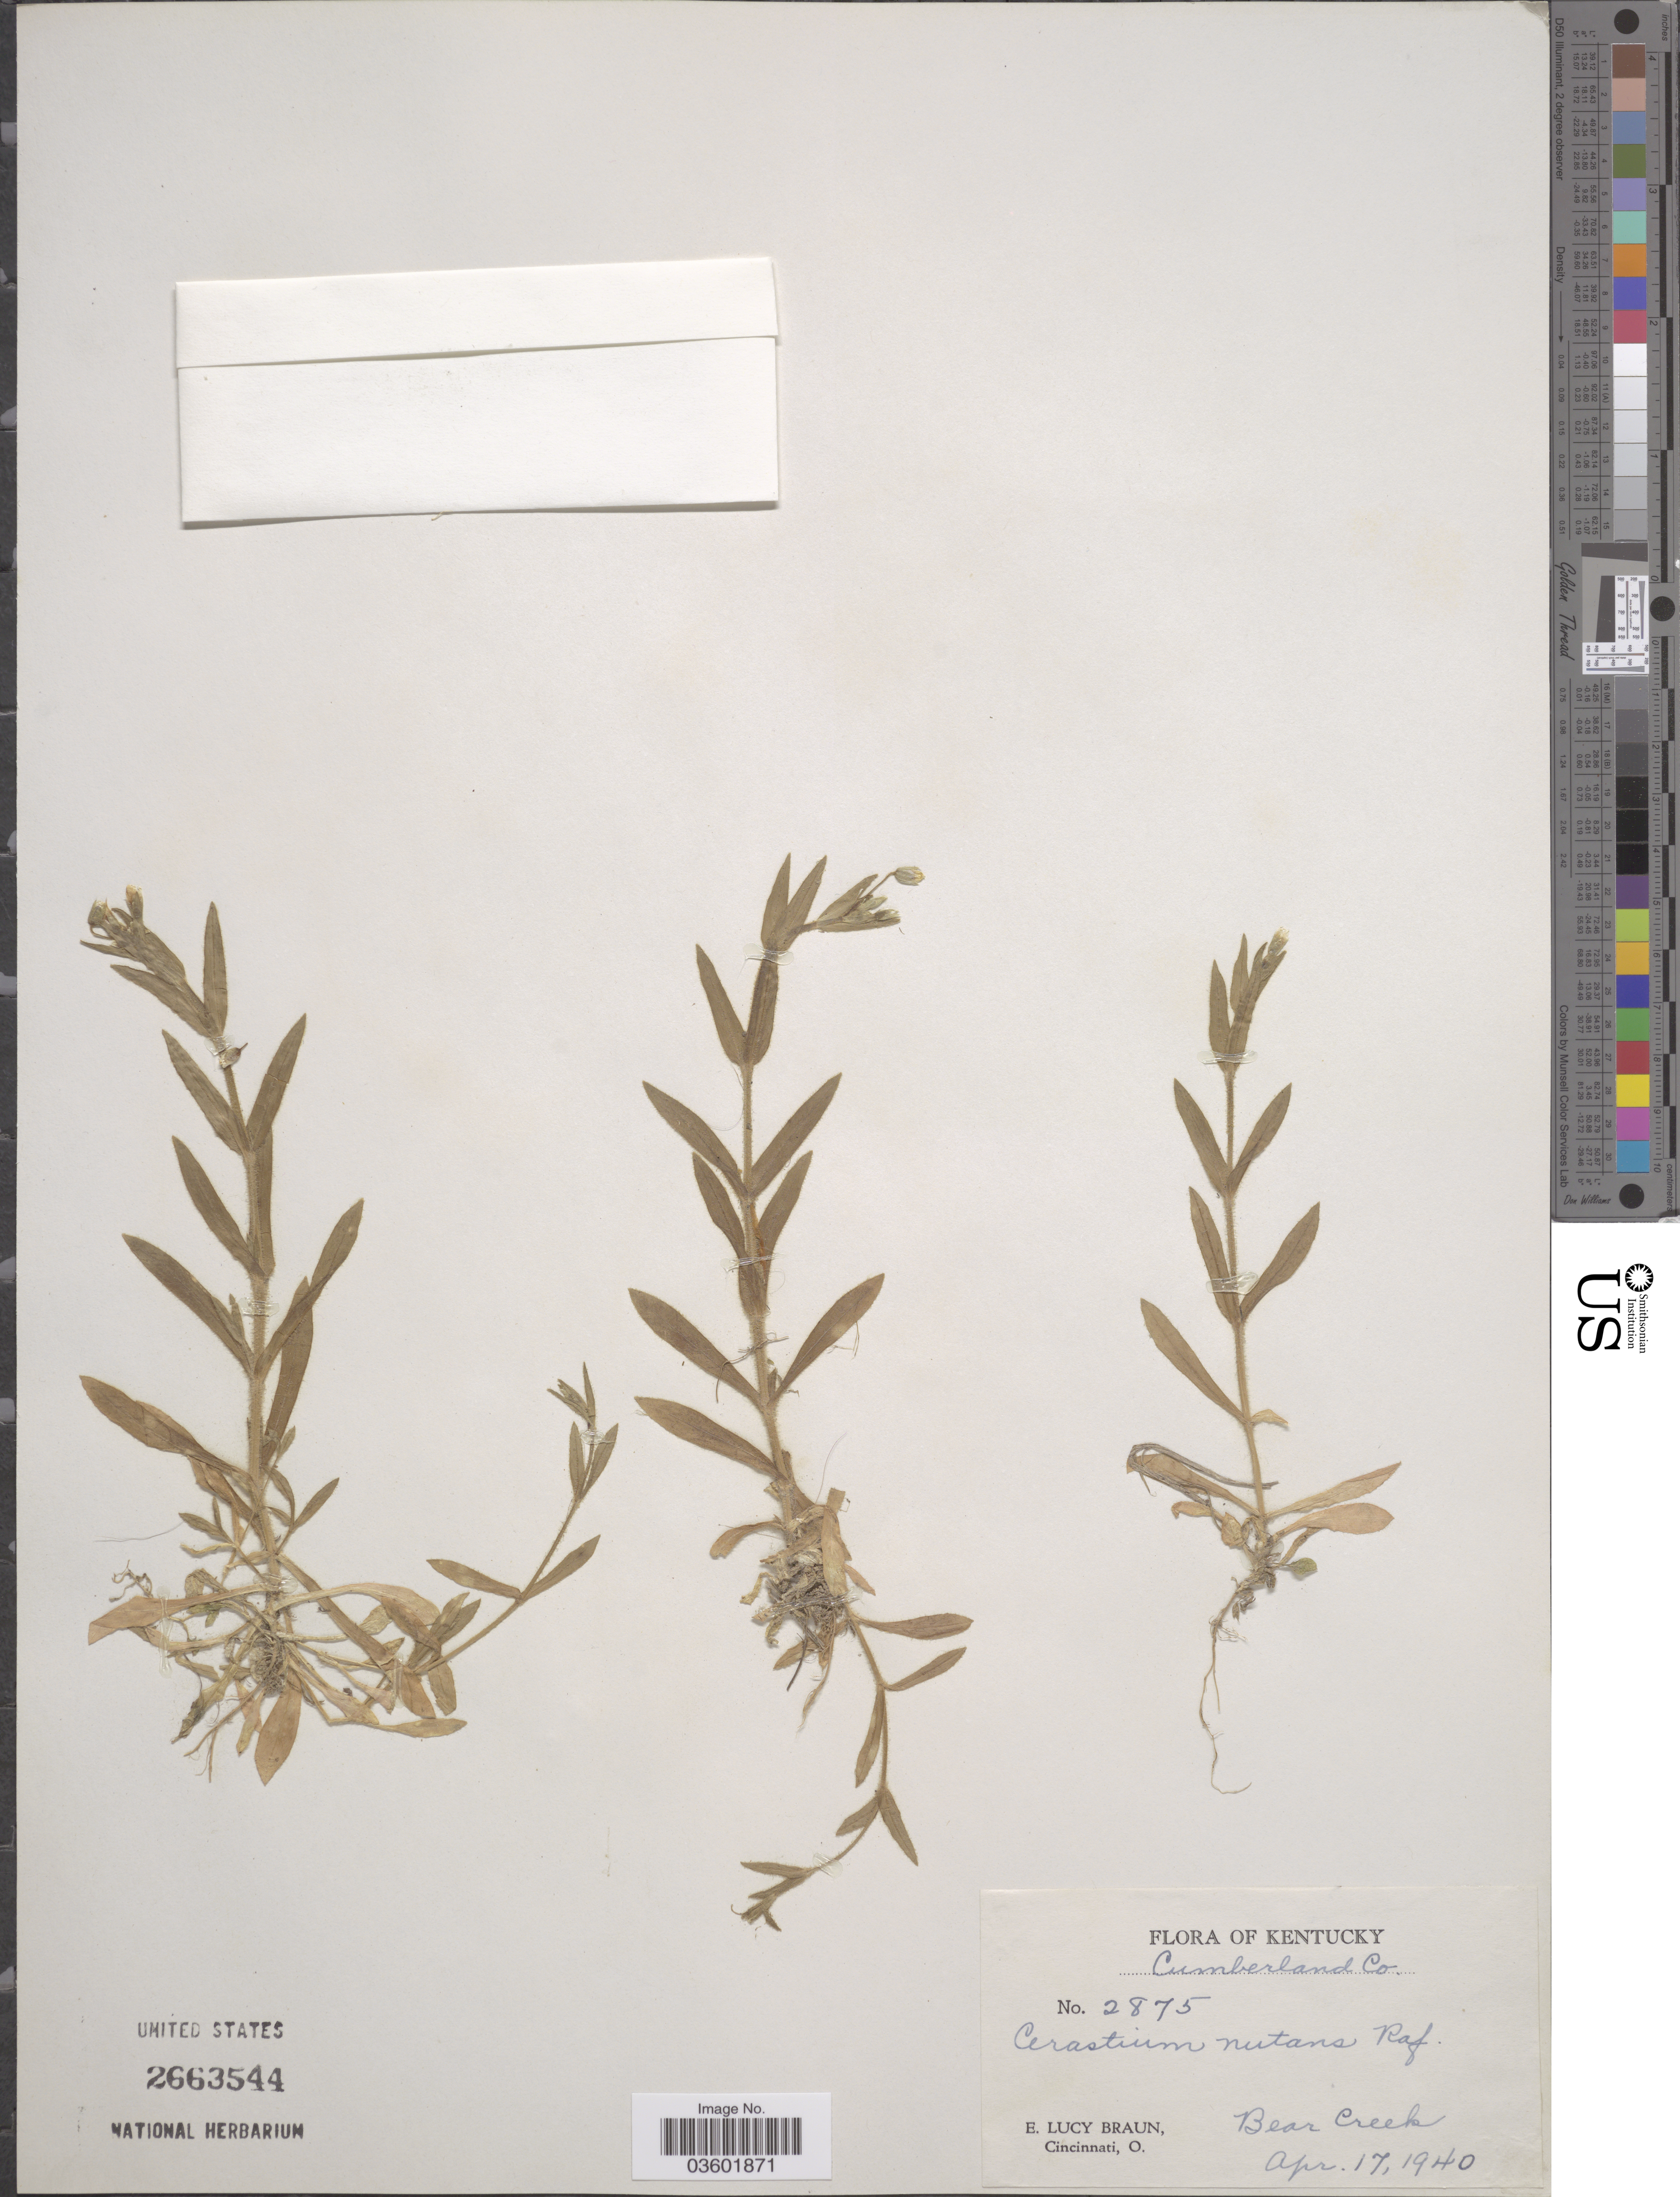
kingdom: Plantae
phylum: Tracheophyta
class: Magnoliopsida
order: Caryophyllales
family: Caryophyllaceae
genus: Cerastium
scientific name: Cerastium nutans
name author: Raf.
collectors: E. L. Braun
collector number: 2875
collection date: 1940-04-17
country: United States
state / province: Kentucky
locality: Cumberland Co. Bear Creek.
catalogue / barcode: US 2663544